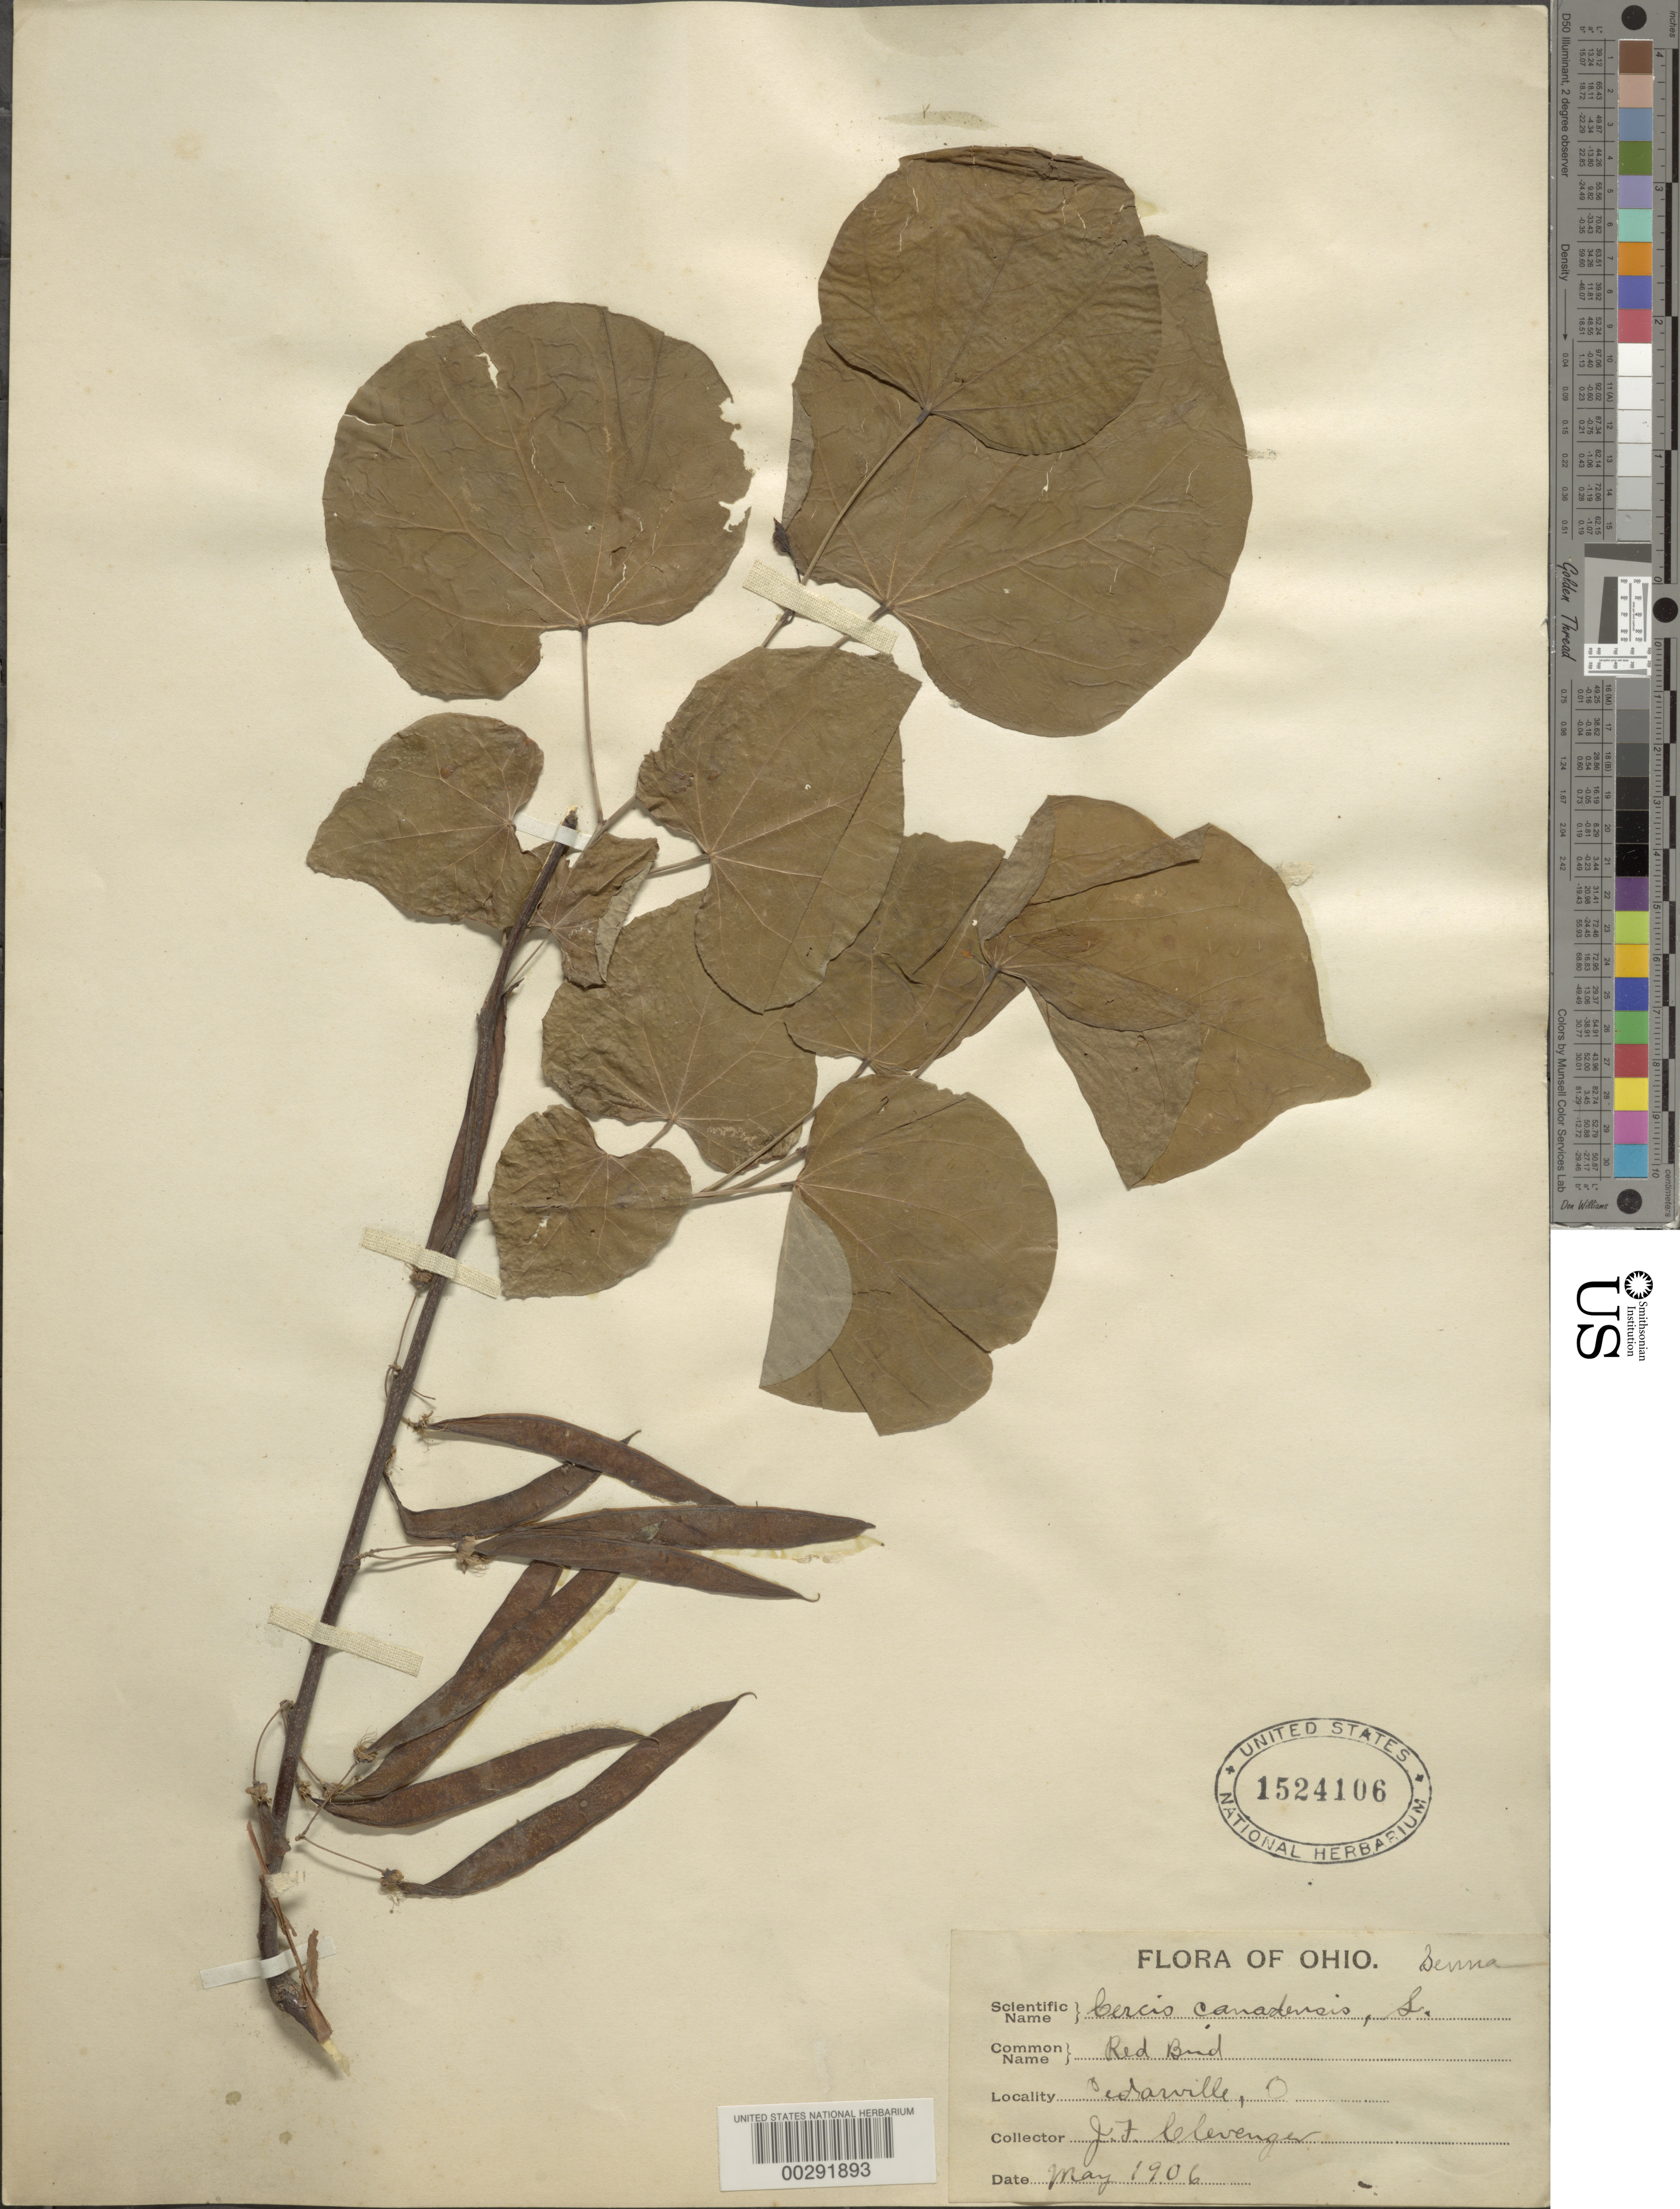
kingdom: Plantae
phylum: Tracheophyta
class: Magnoliopsida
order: Fabales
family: Fabaceae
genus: Cercis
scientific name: Cercis canadensis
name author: L.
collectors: J. F. Clevenger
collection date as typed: May 1906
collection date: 1906-05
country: United States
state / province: Ohio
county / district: Greene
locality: Cedarville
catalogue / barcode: US 1524106